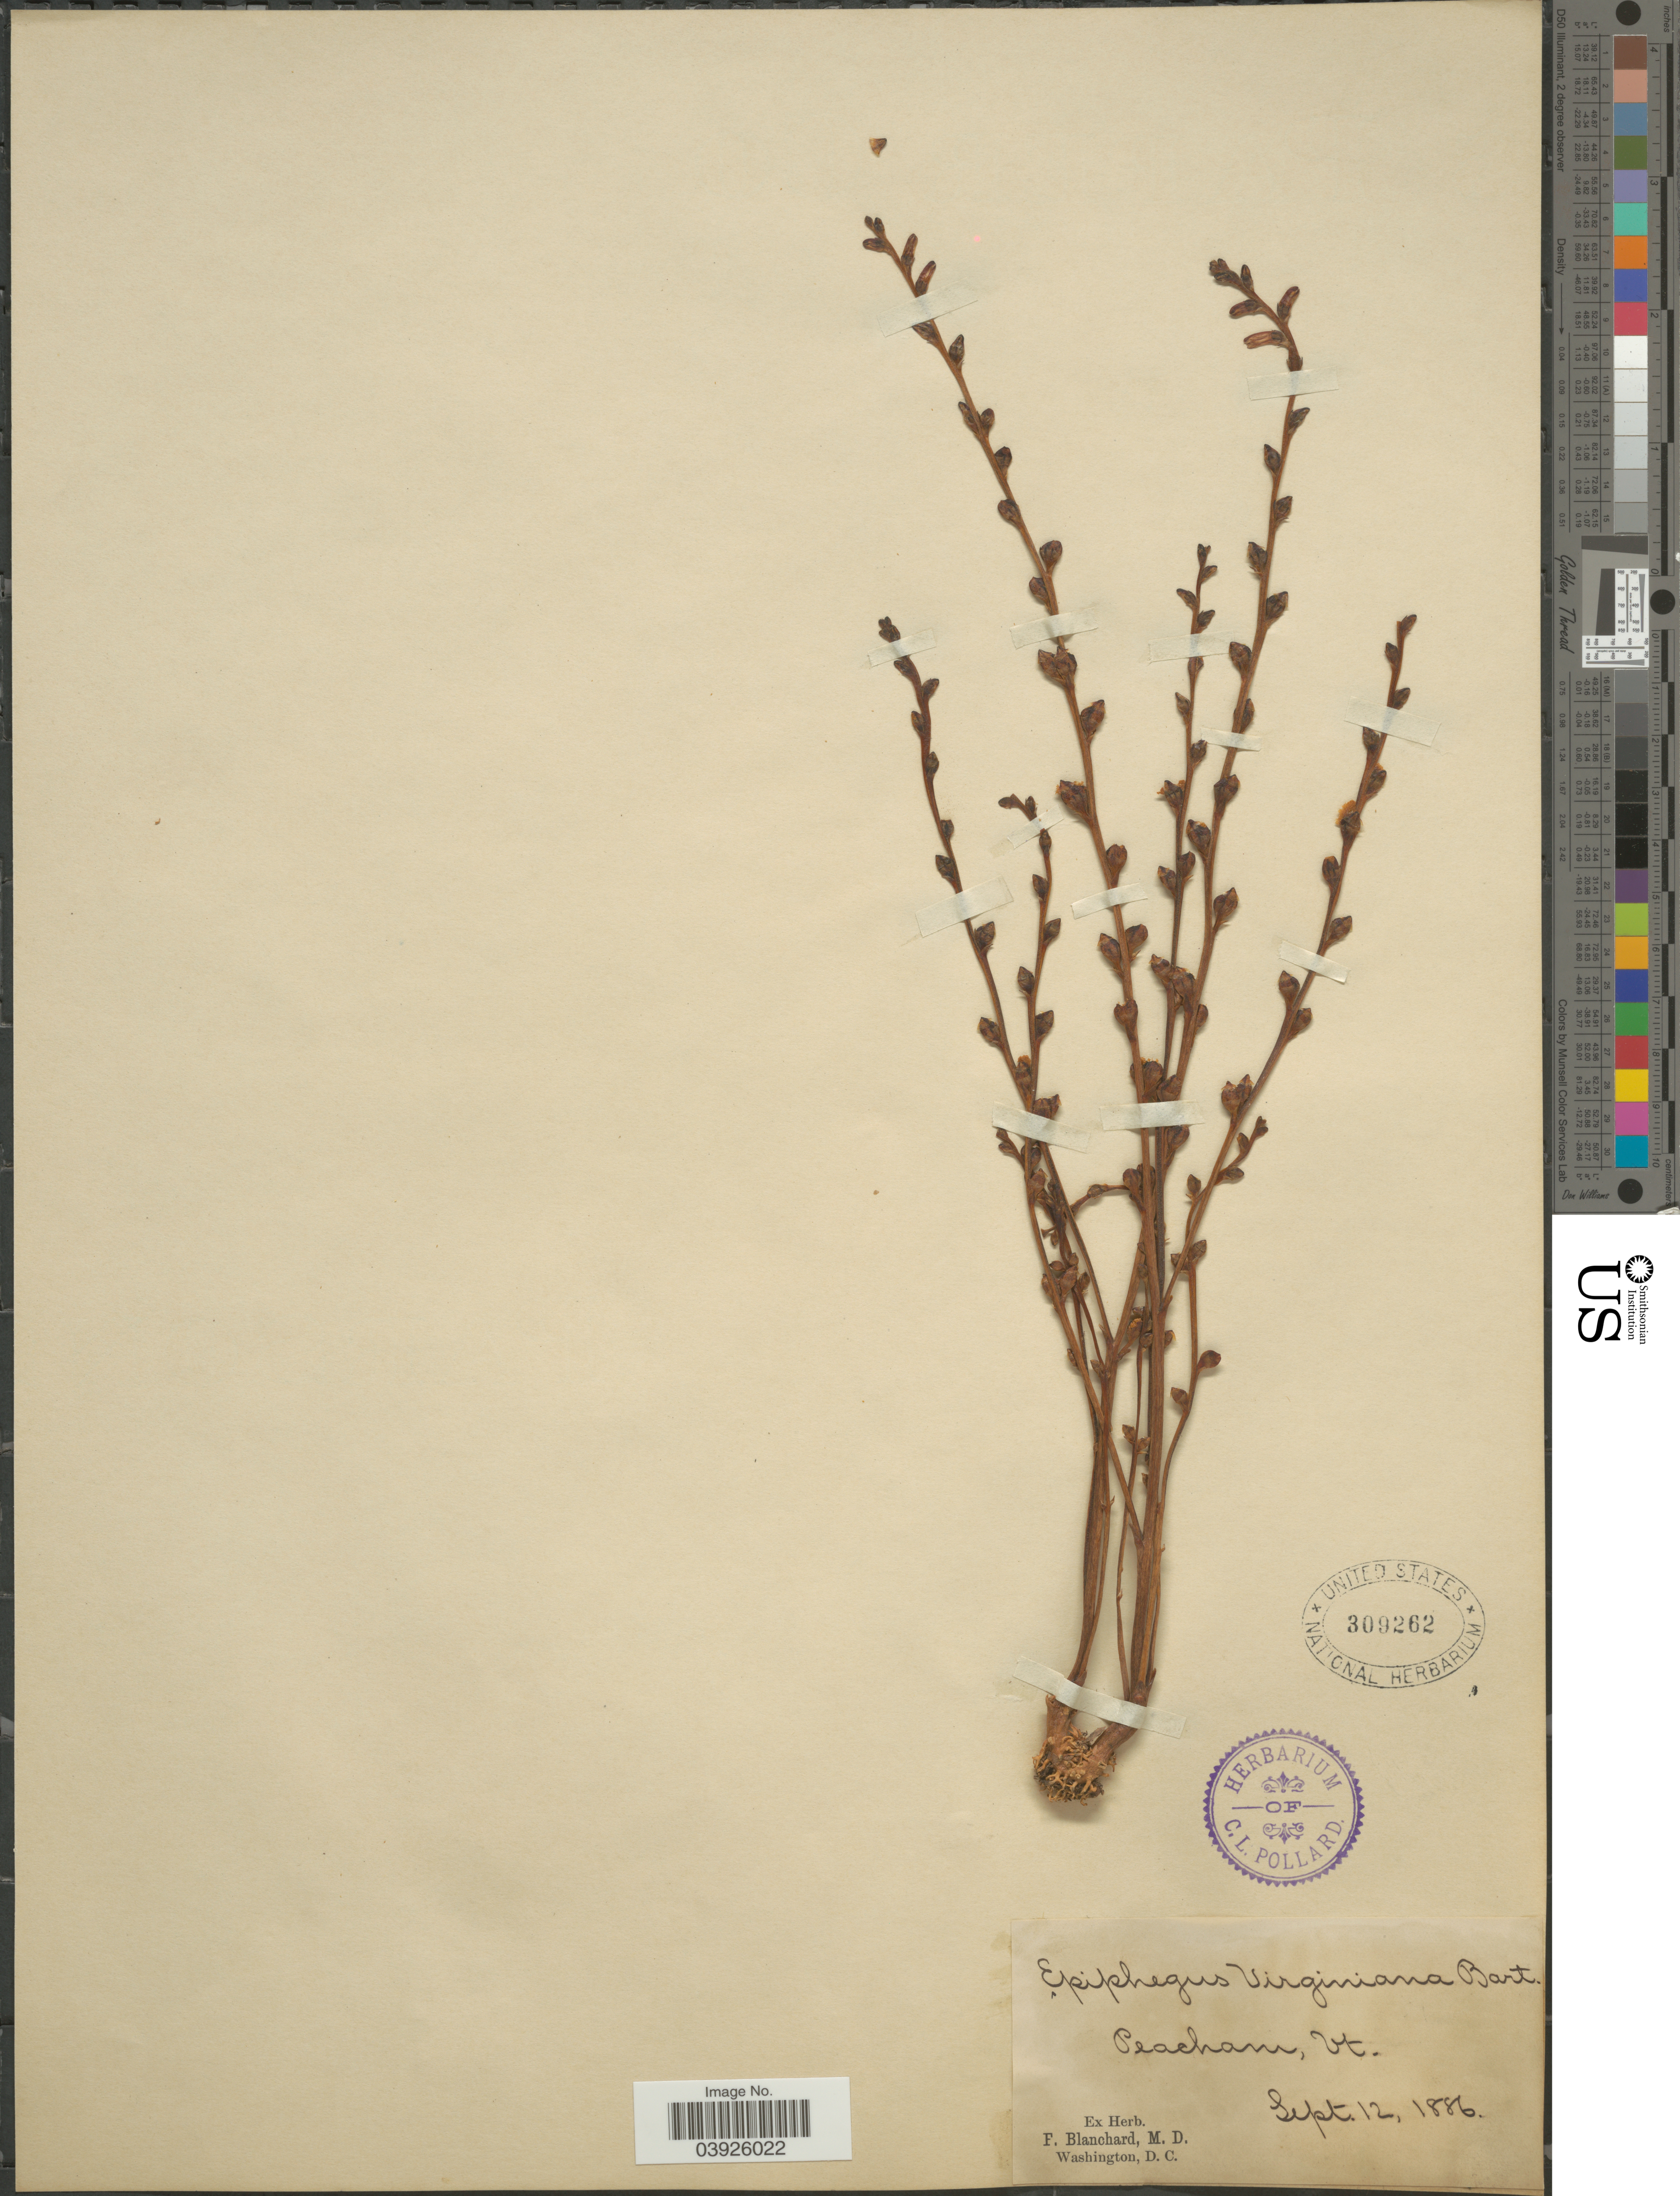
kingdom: Plantae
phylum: Tracheophyta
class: Magnoliopsida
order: Lamiales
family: Orobanchaceae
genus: Epifagus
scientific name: Epifagus virginiana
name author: (L.) W.P.C. Barton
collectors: ex herb. F. Blanchard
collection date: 1886-09-12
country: United States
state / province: Vermont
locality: Peacham.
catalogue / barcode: US 309262